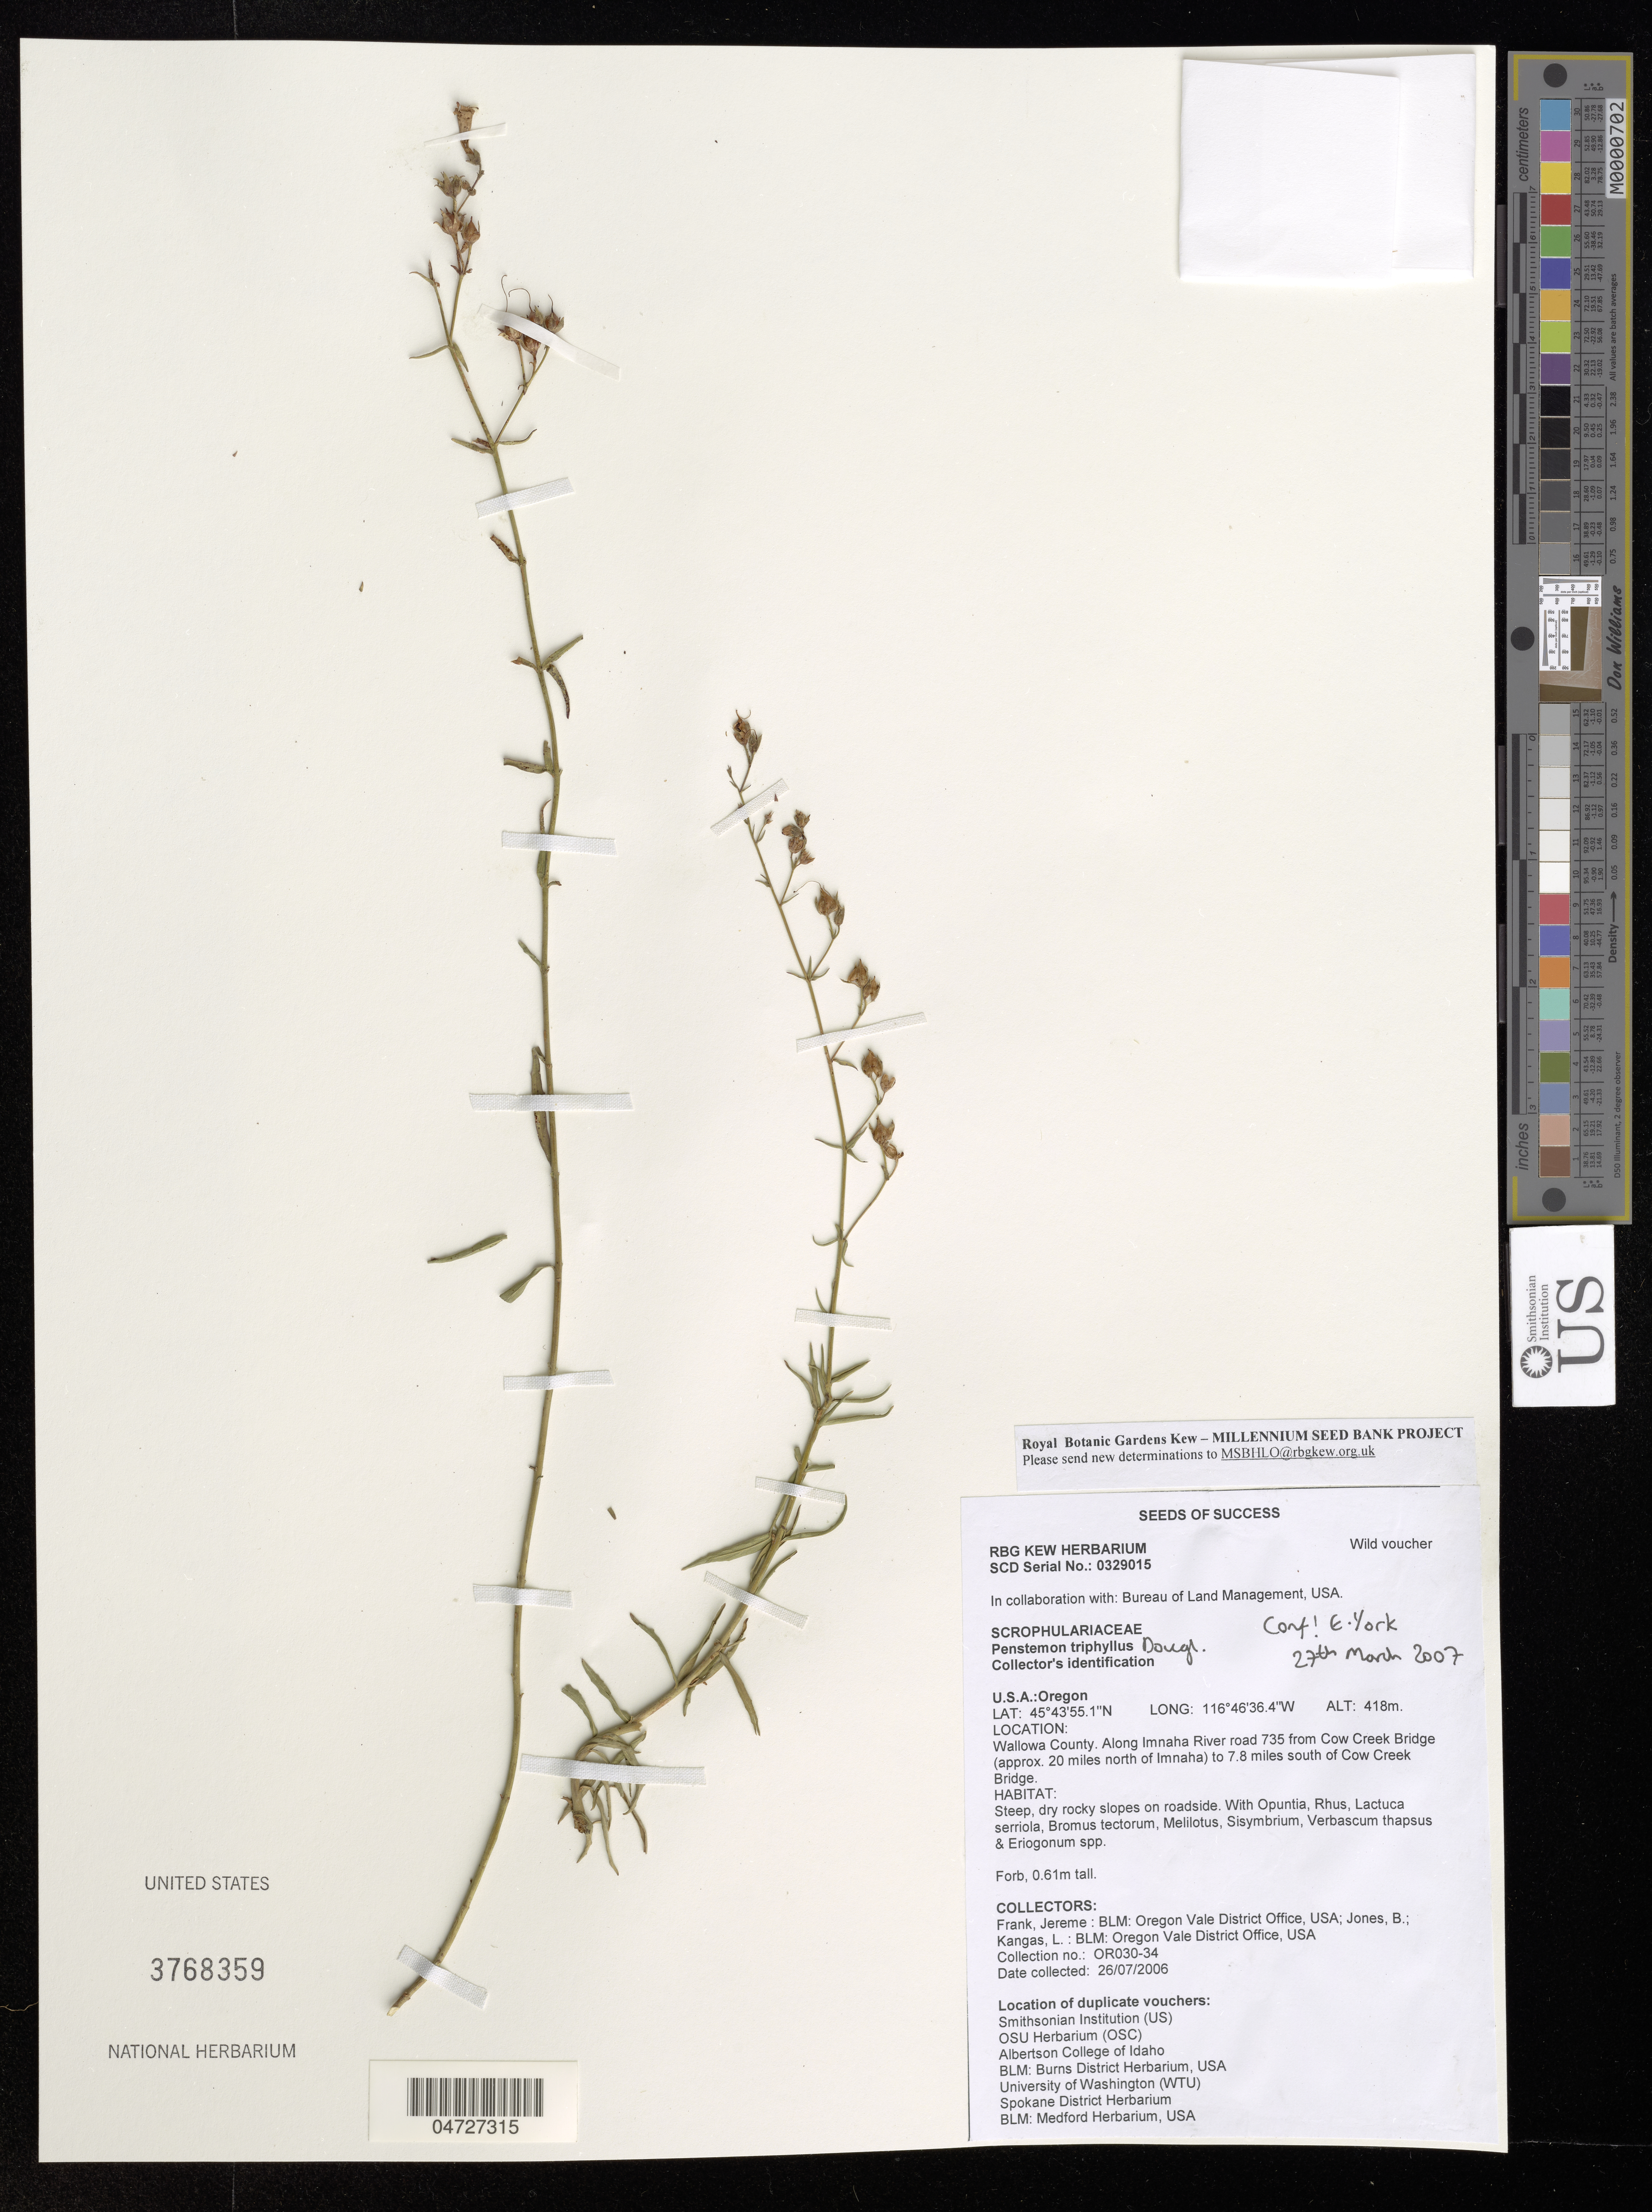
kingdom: Plantae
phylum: Tracheophyta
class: Magnoliopsida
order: Lamiales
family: Plantaginaceae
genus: Penstemon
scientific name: Penstemon triphyllus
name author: Douglas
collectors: J. Frank, B. Jones & L. Kangas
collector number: OR030-34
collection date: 2006-07-26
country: United States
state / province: Oregon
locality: Wallowa County. Along Imnaha River road 735 from Cow Creek Bridge (approx. 20 miles north of Imnaha) to 7.8 miles south of Cor Creek Bridge.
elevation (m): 418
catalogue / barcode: US 3768359